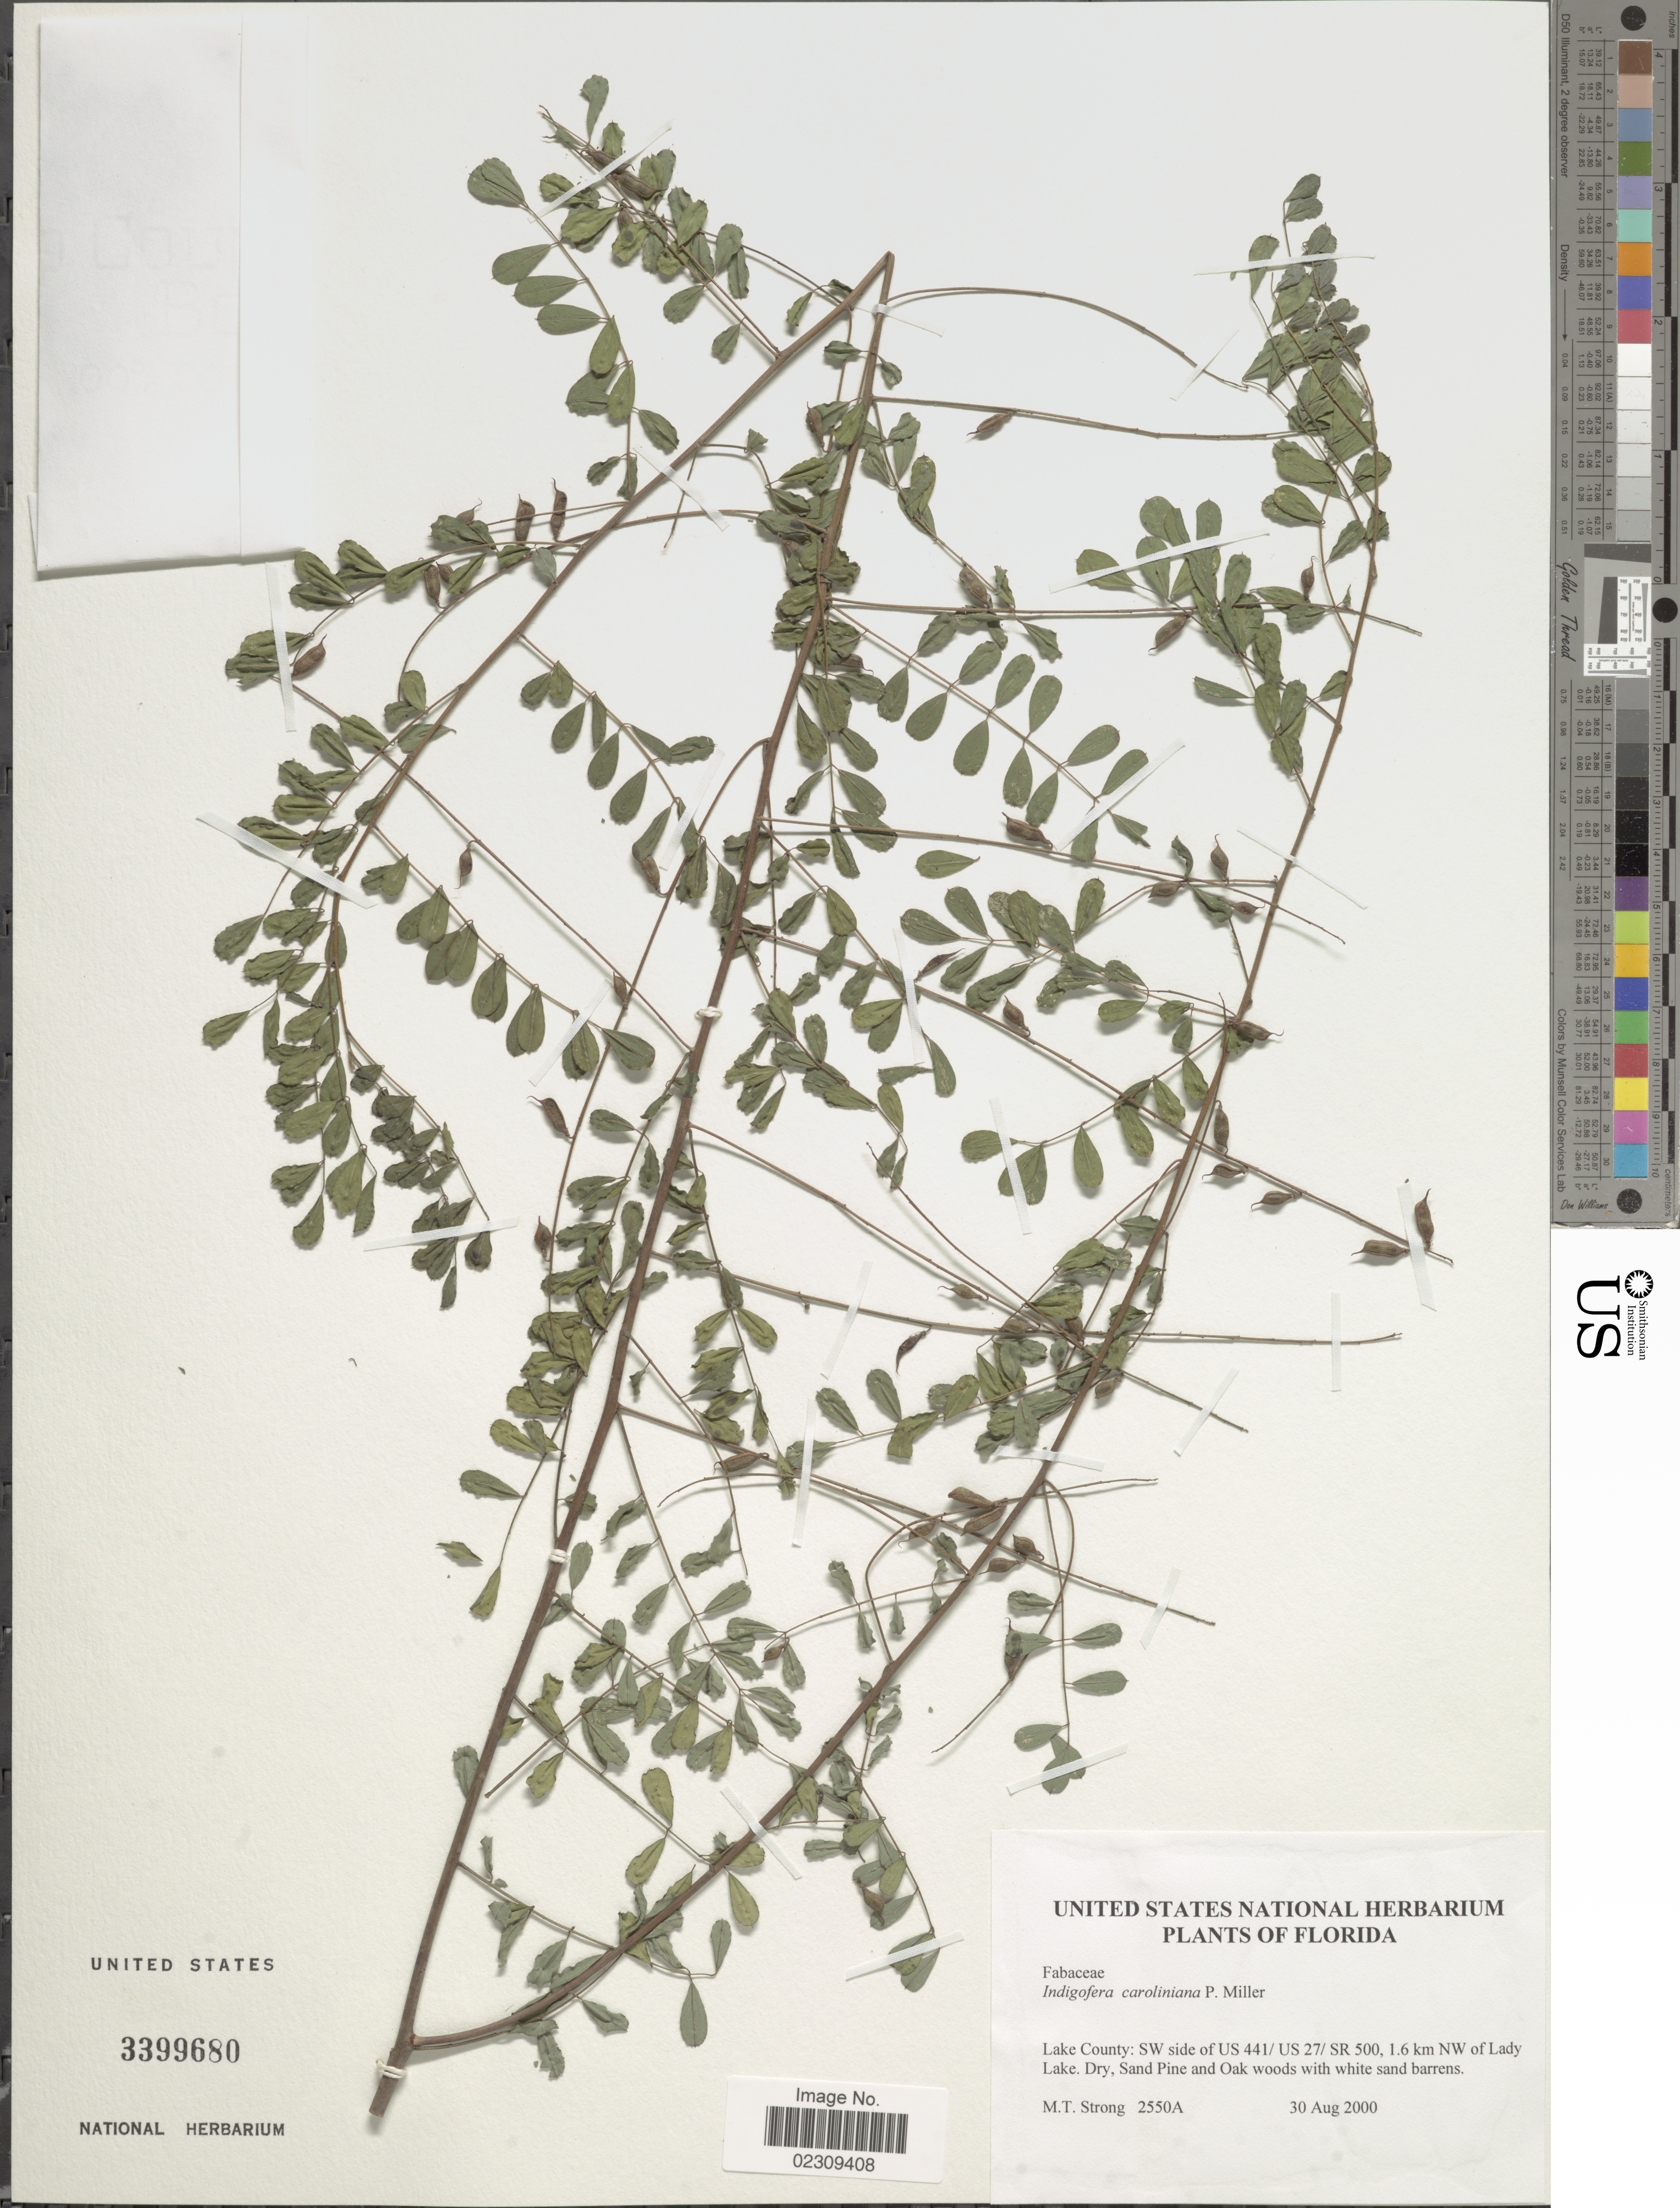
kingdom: Plantae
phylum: Tracheophyta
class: Magnoliopsida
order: Fabales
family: Fabaceae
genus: Indigofera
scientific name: Indigofera caroliniana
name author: Mill.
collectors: M. T. Strong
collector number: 2550A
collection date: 2000-08-30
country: United States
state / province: Florida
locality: Lake County, SW side of US 441/ US27/ SR500, 1.6 km NW of Lady Lake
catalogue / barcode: US 3399680